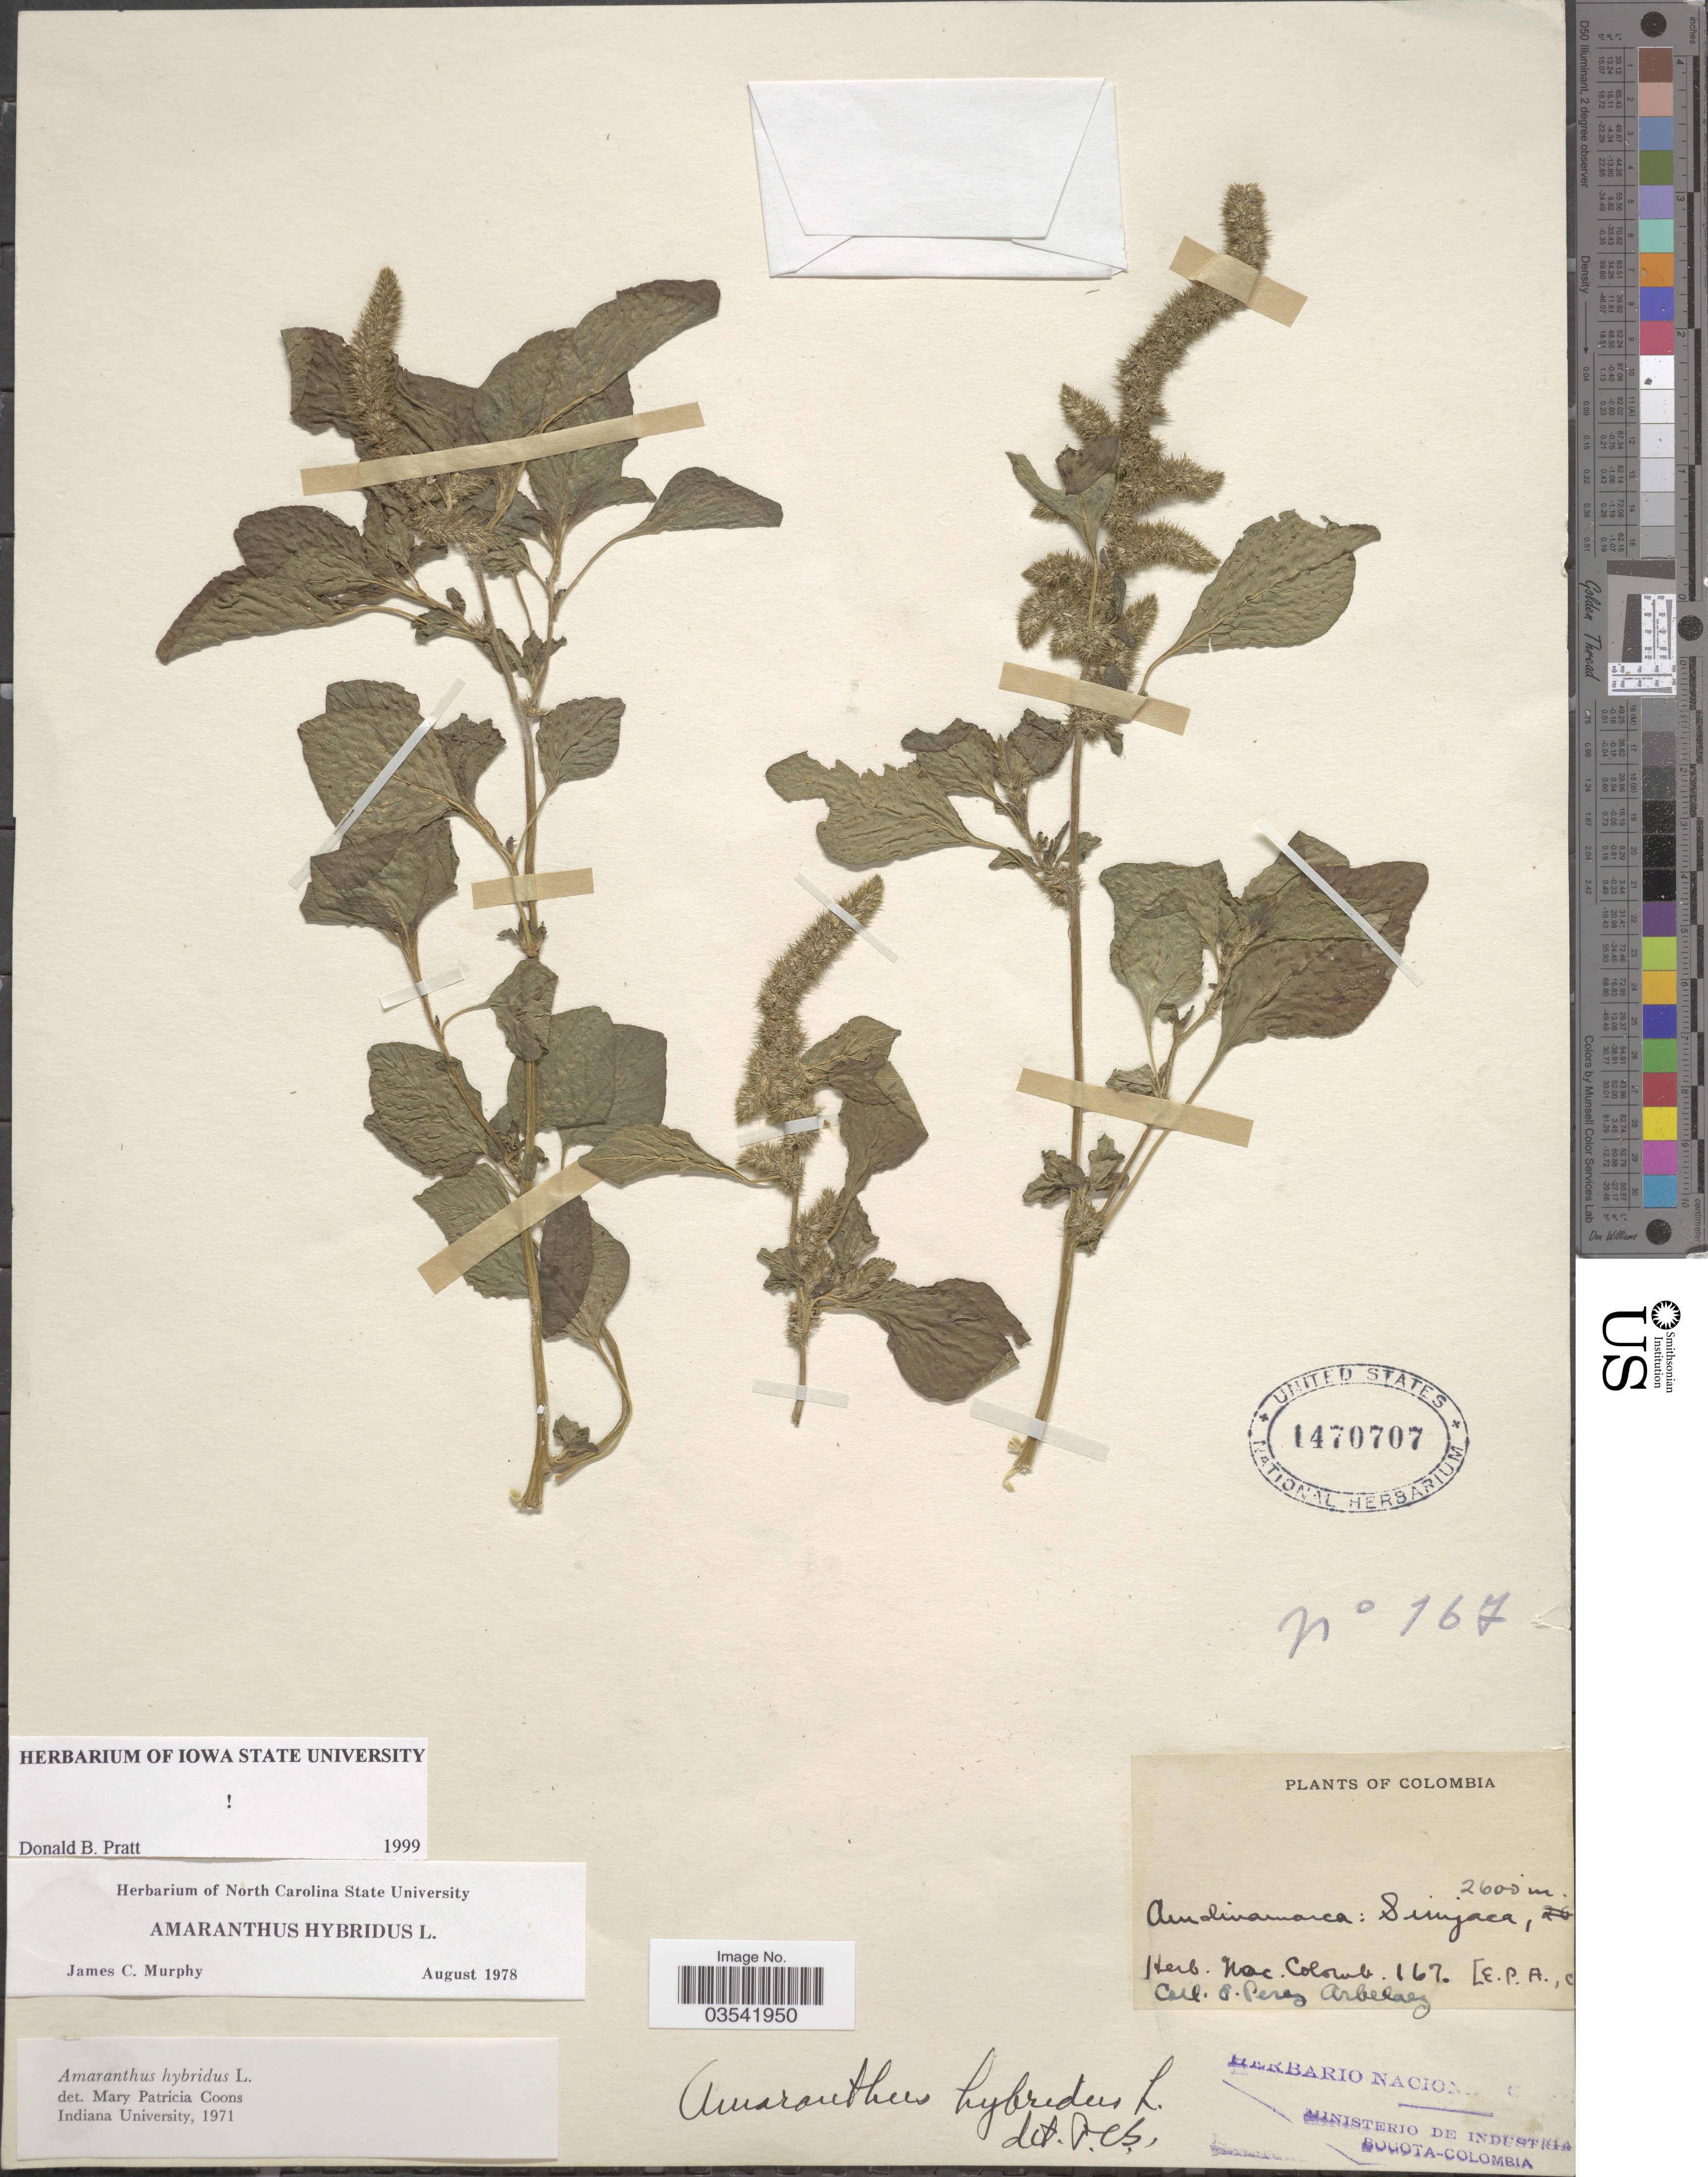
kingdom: Plantae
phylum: Tracheophyta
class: Magnoliopsida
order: Caryophyllales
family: Amaranthaceae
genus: Amaranthus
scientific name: Amaranthus hybridus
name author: L.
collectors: E. Pérez Arbeláez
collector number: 167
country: Colombia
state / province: Cundinamarca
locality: Simijaca.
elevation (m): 2600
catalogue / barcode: US 1470707